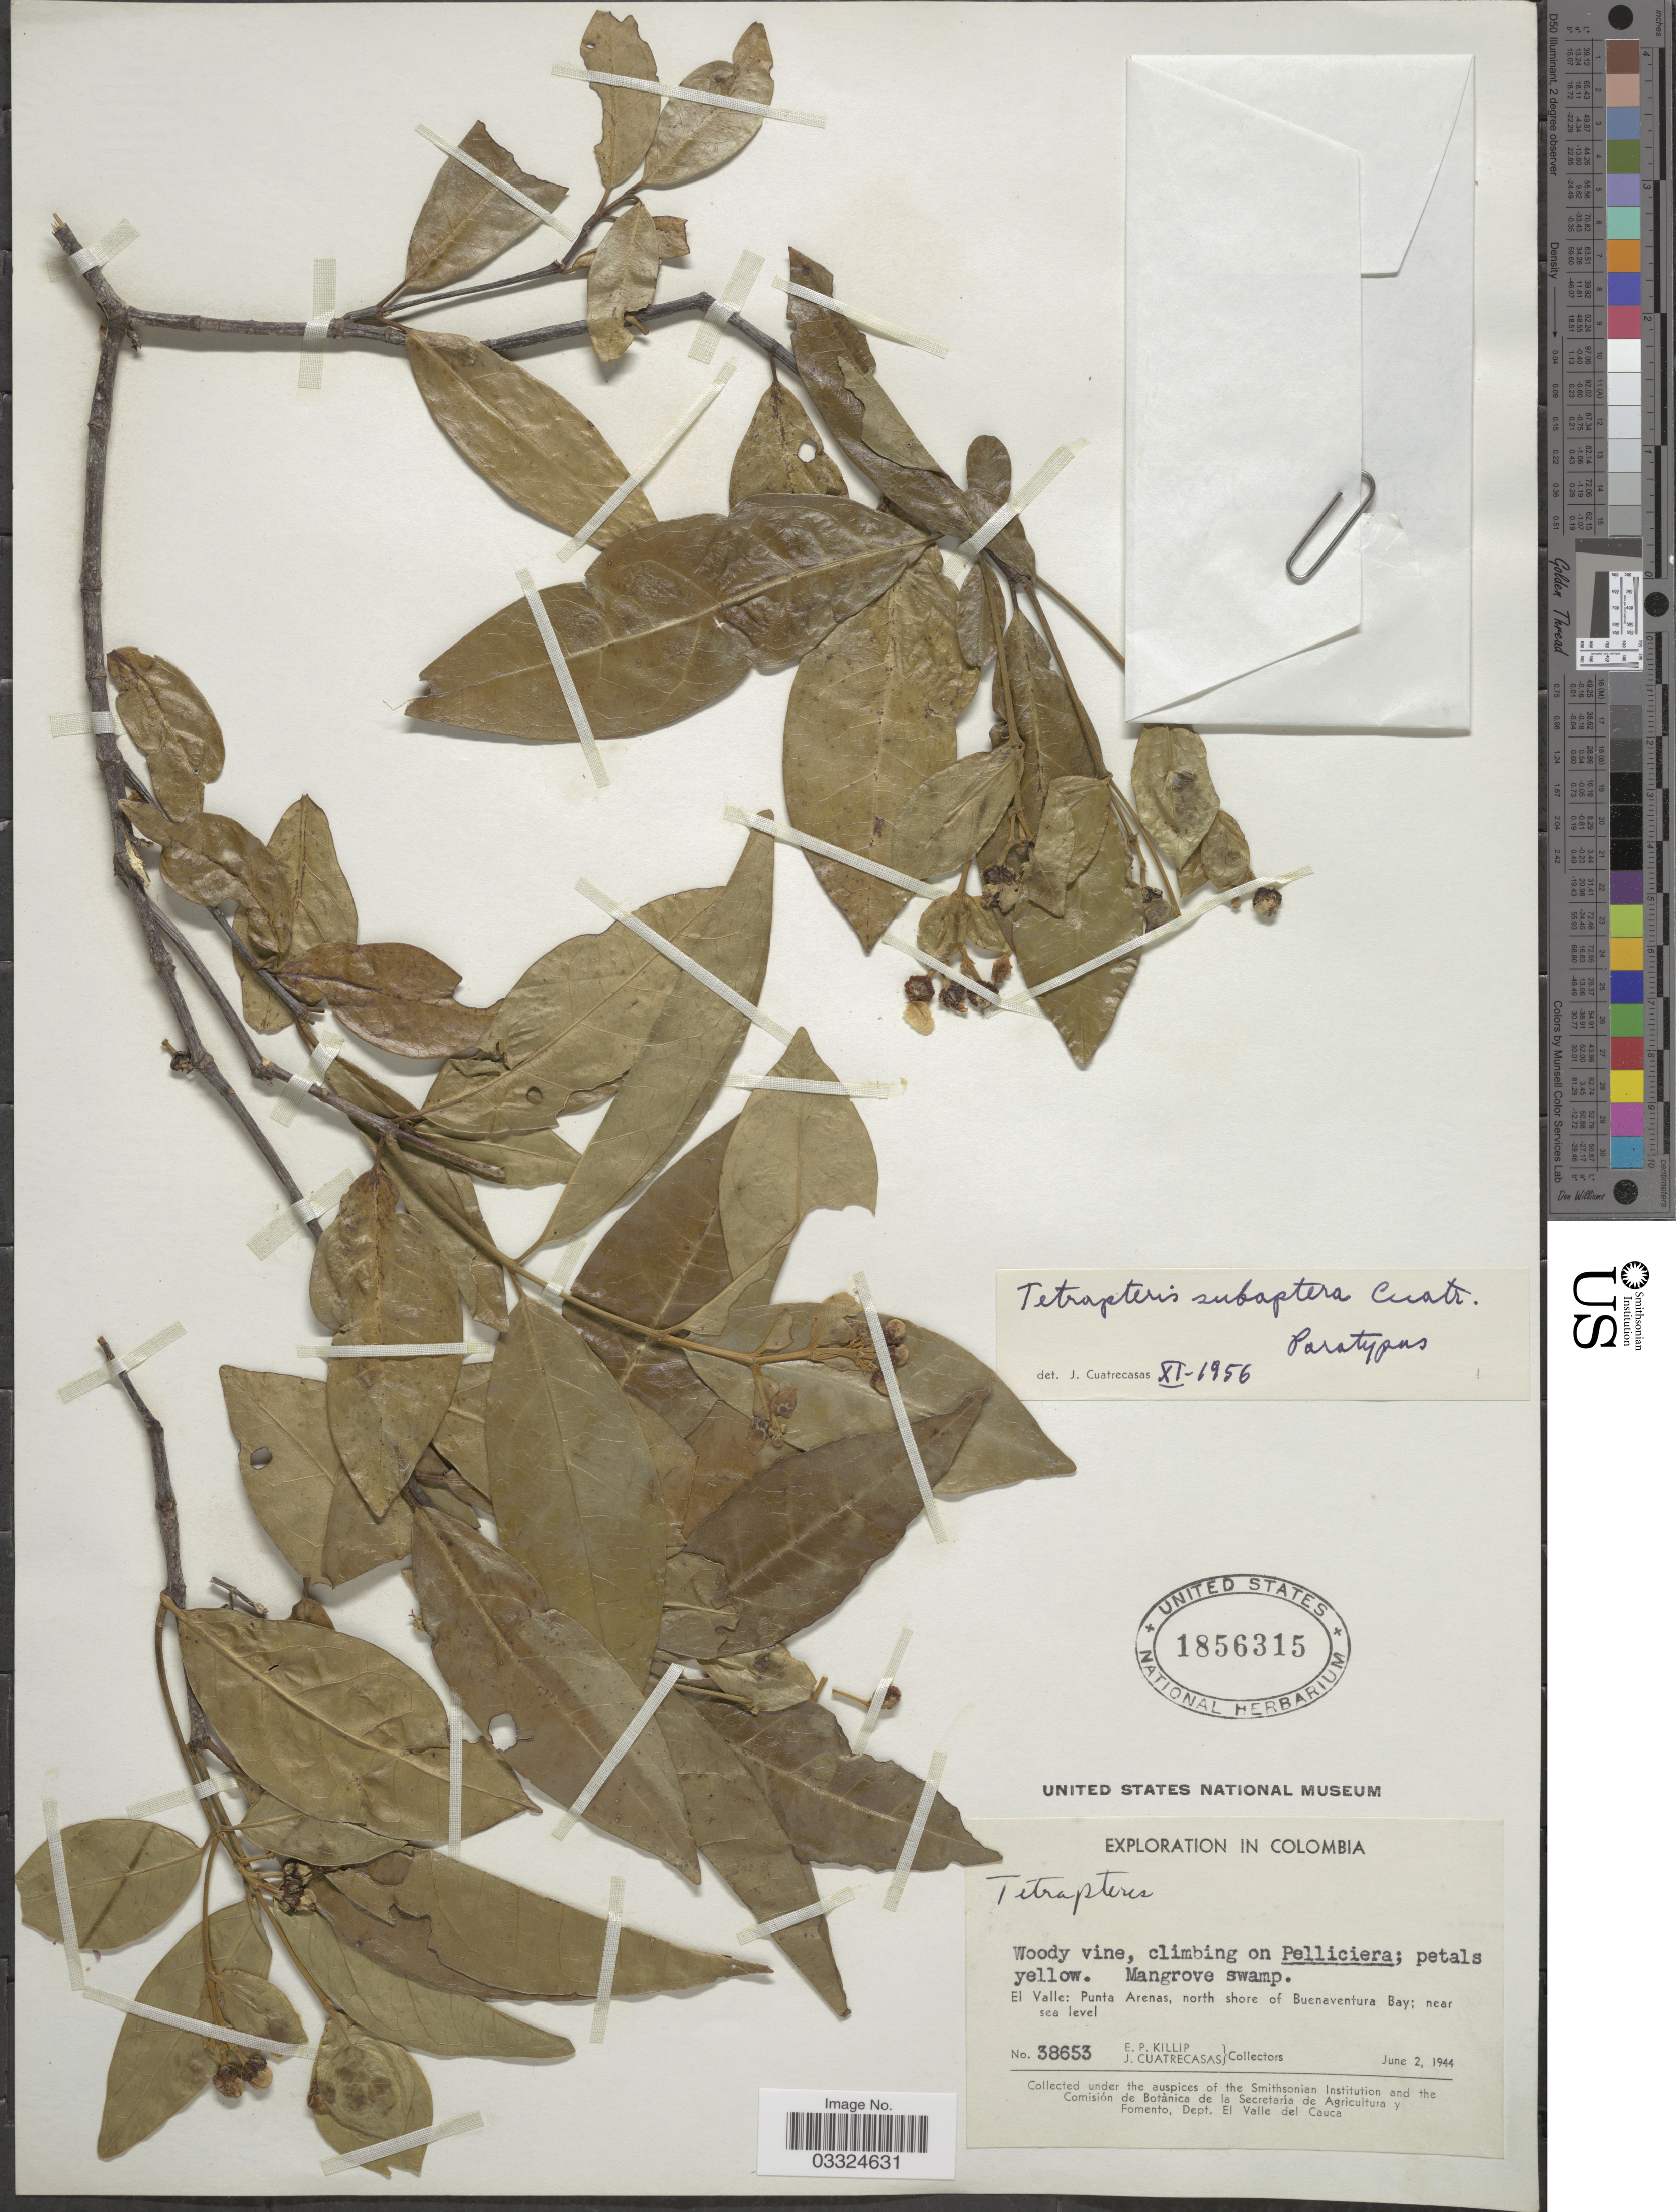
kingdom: Plantae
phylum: Tracheophyta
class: Magnoliopsida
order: Malpighiales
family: Malpighiaceae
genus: Tetrapterys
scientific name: Tetrapterys subaptera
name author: Cuatrec.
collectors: E. P. Killip & J. Cuatrecasas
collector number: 38653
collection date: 1944-06-02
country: Colombia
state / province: Valle del Cauca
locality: El Valle: Punta Arenas, north shore of Buenaventura Bay.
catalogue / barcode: US 1856315